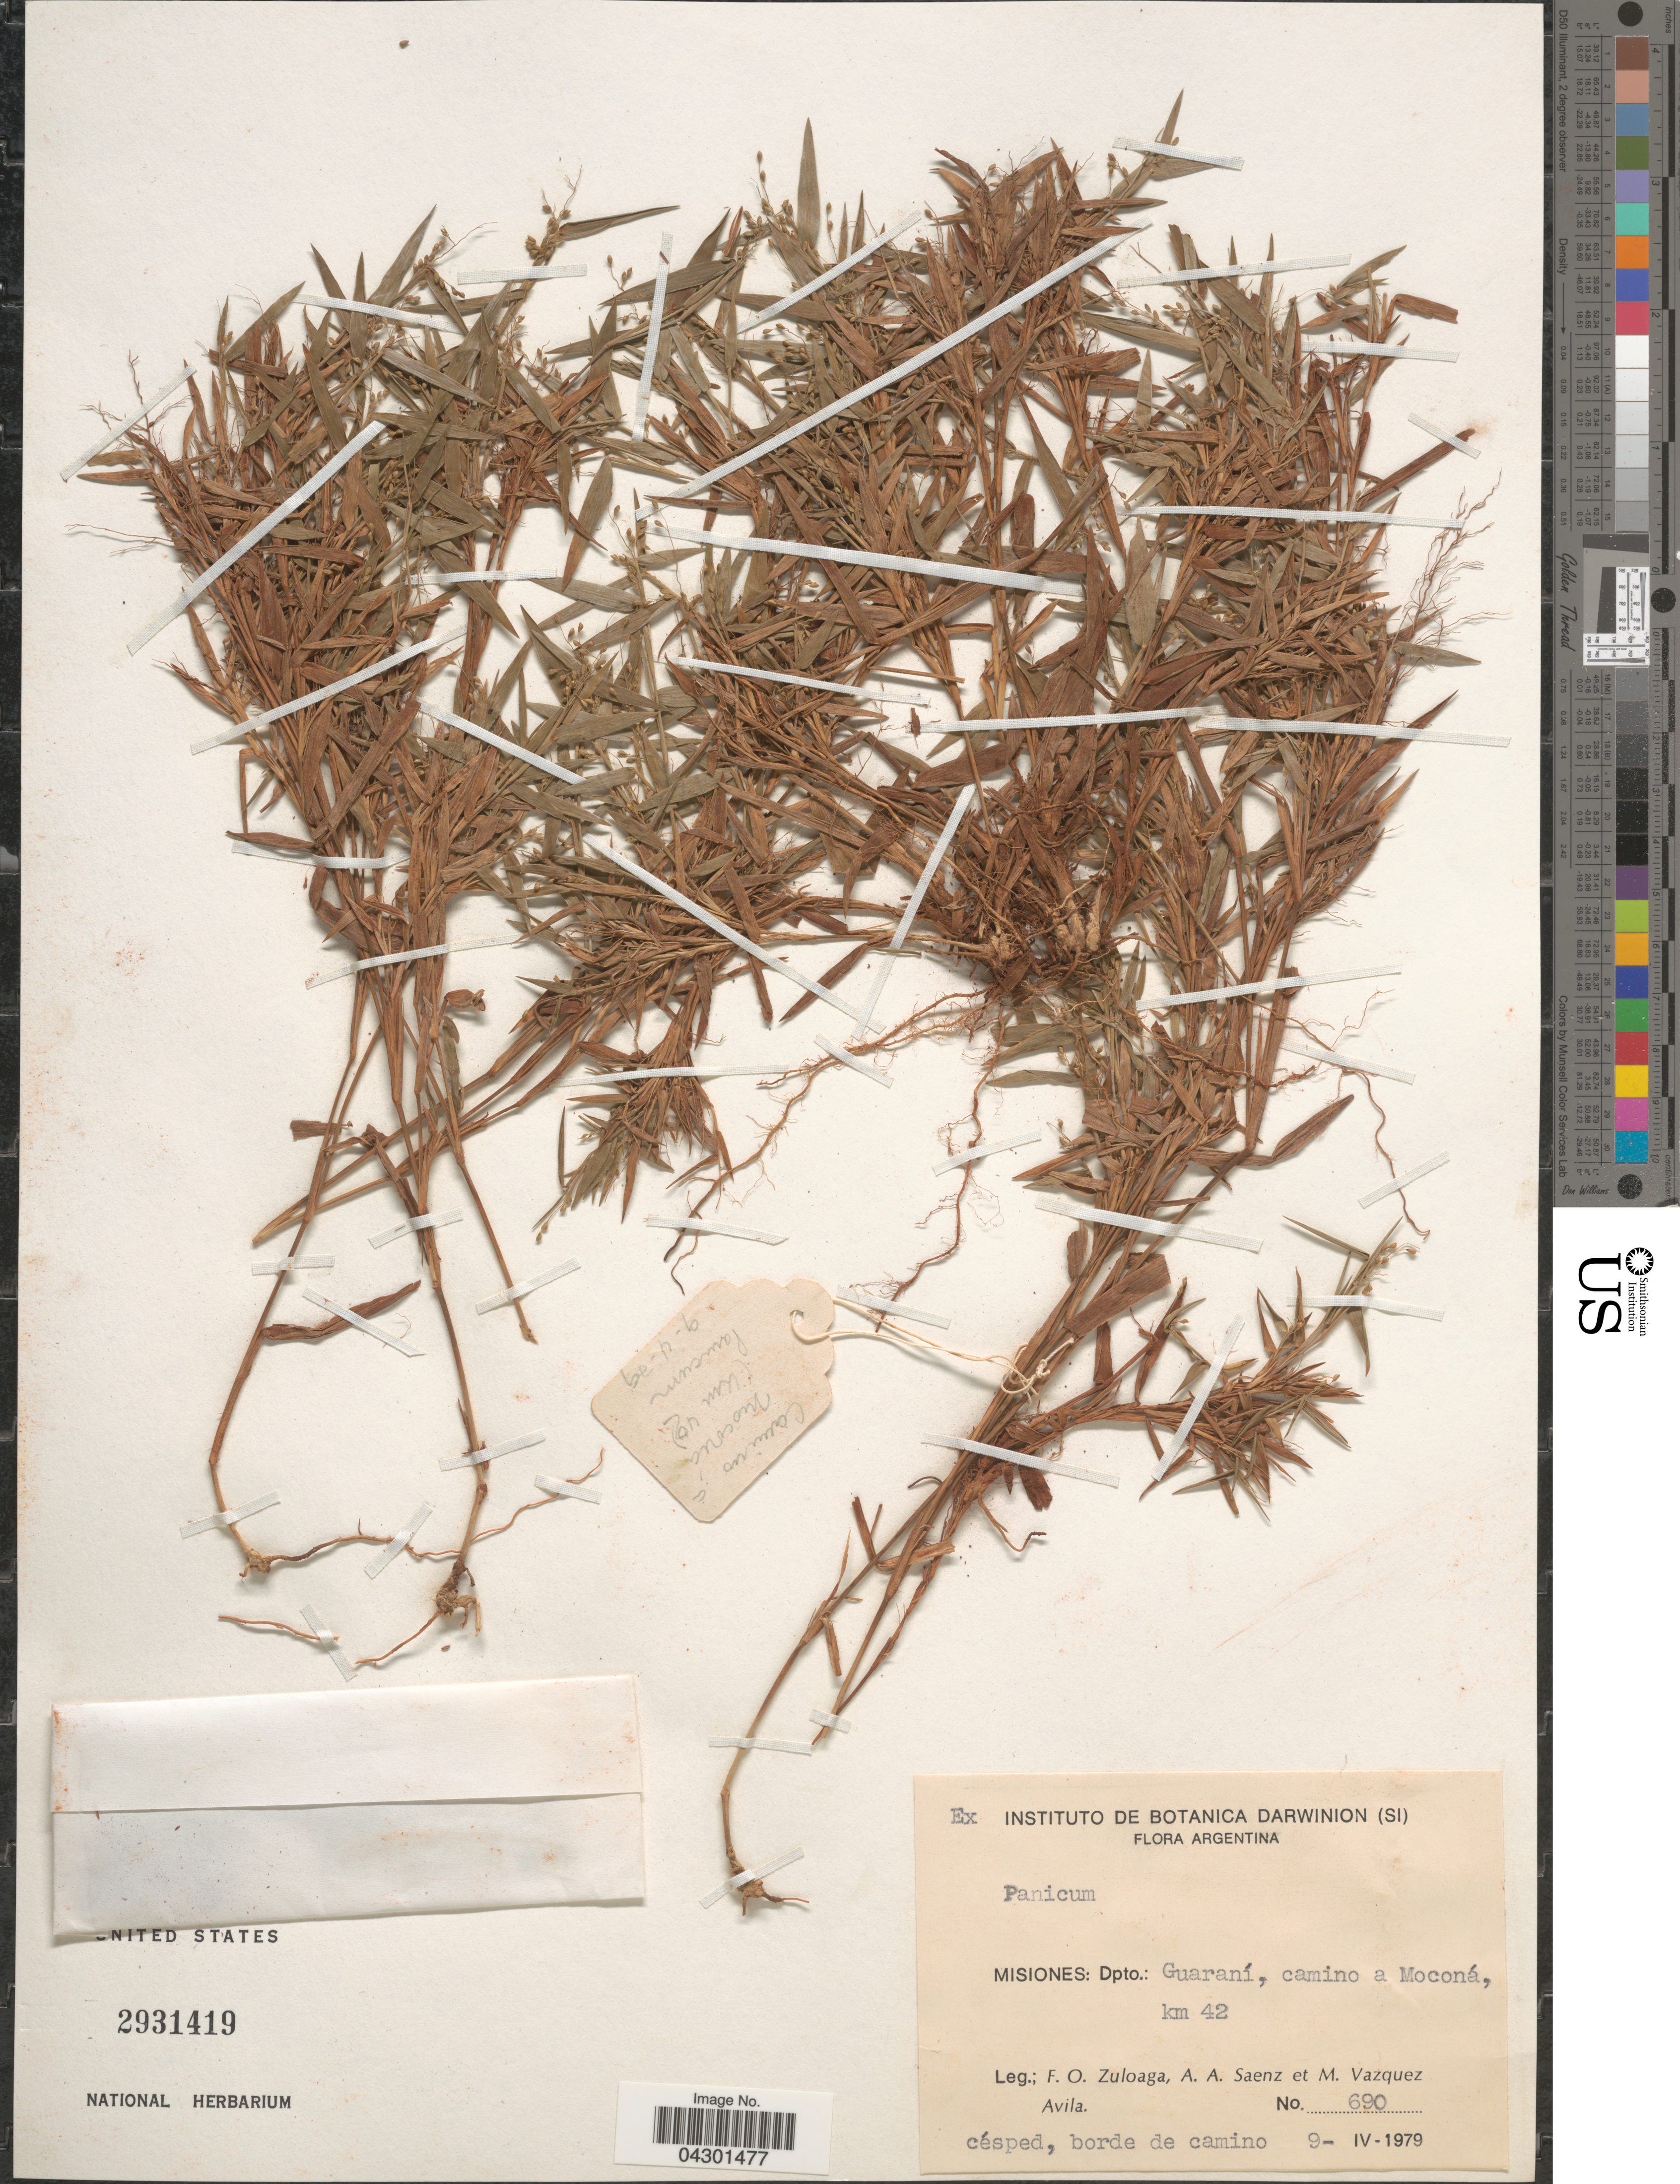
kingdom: Plantae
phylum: Tracheophyta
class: Liliopsida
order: Poales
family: Poaceae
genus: Panicum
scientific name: Panicum sp.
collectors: F. O. Zuloaga, A. A. Saenz & M. D. Vázquez A.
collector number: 690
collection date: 1979-04-09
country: Argentina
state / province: Misiones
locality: Dpto.: Guaraní, camino a Moconá, km 42.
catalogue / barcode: US 2931419